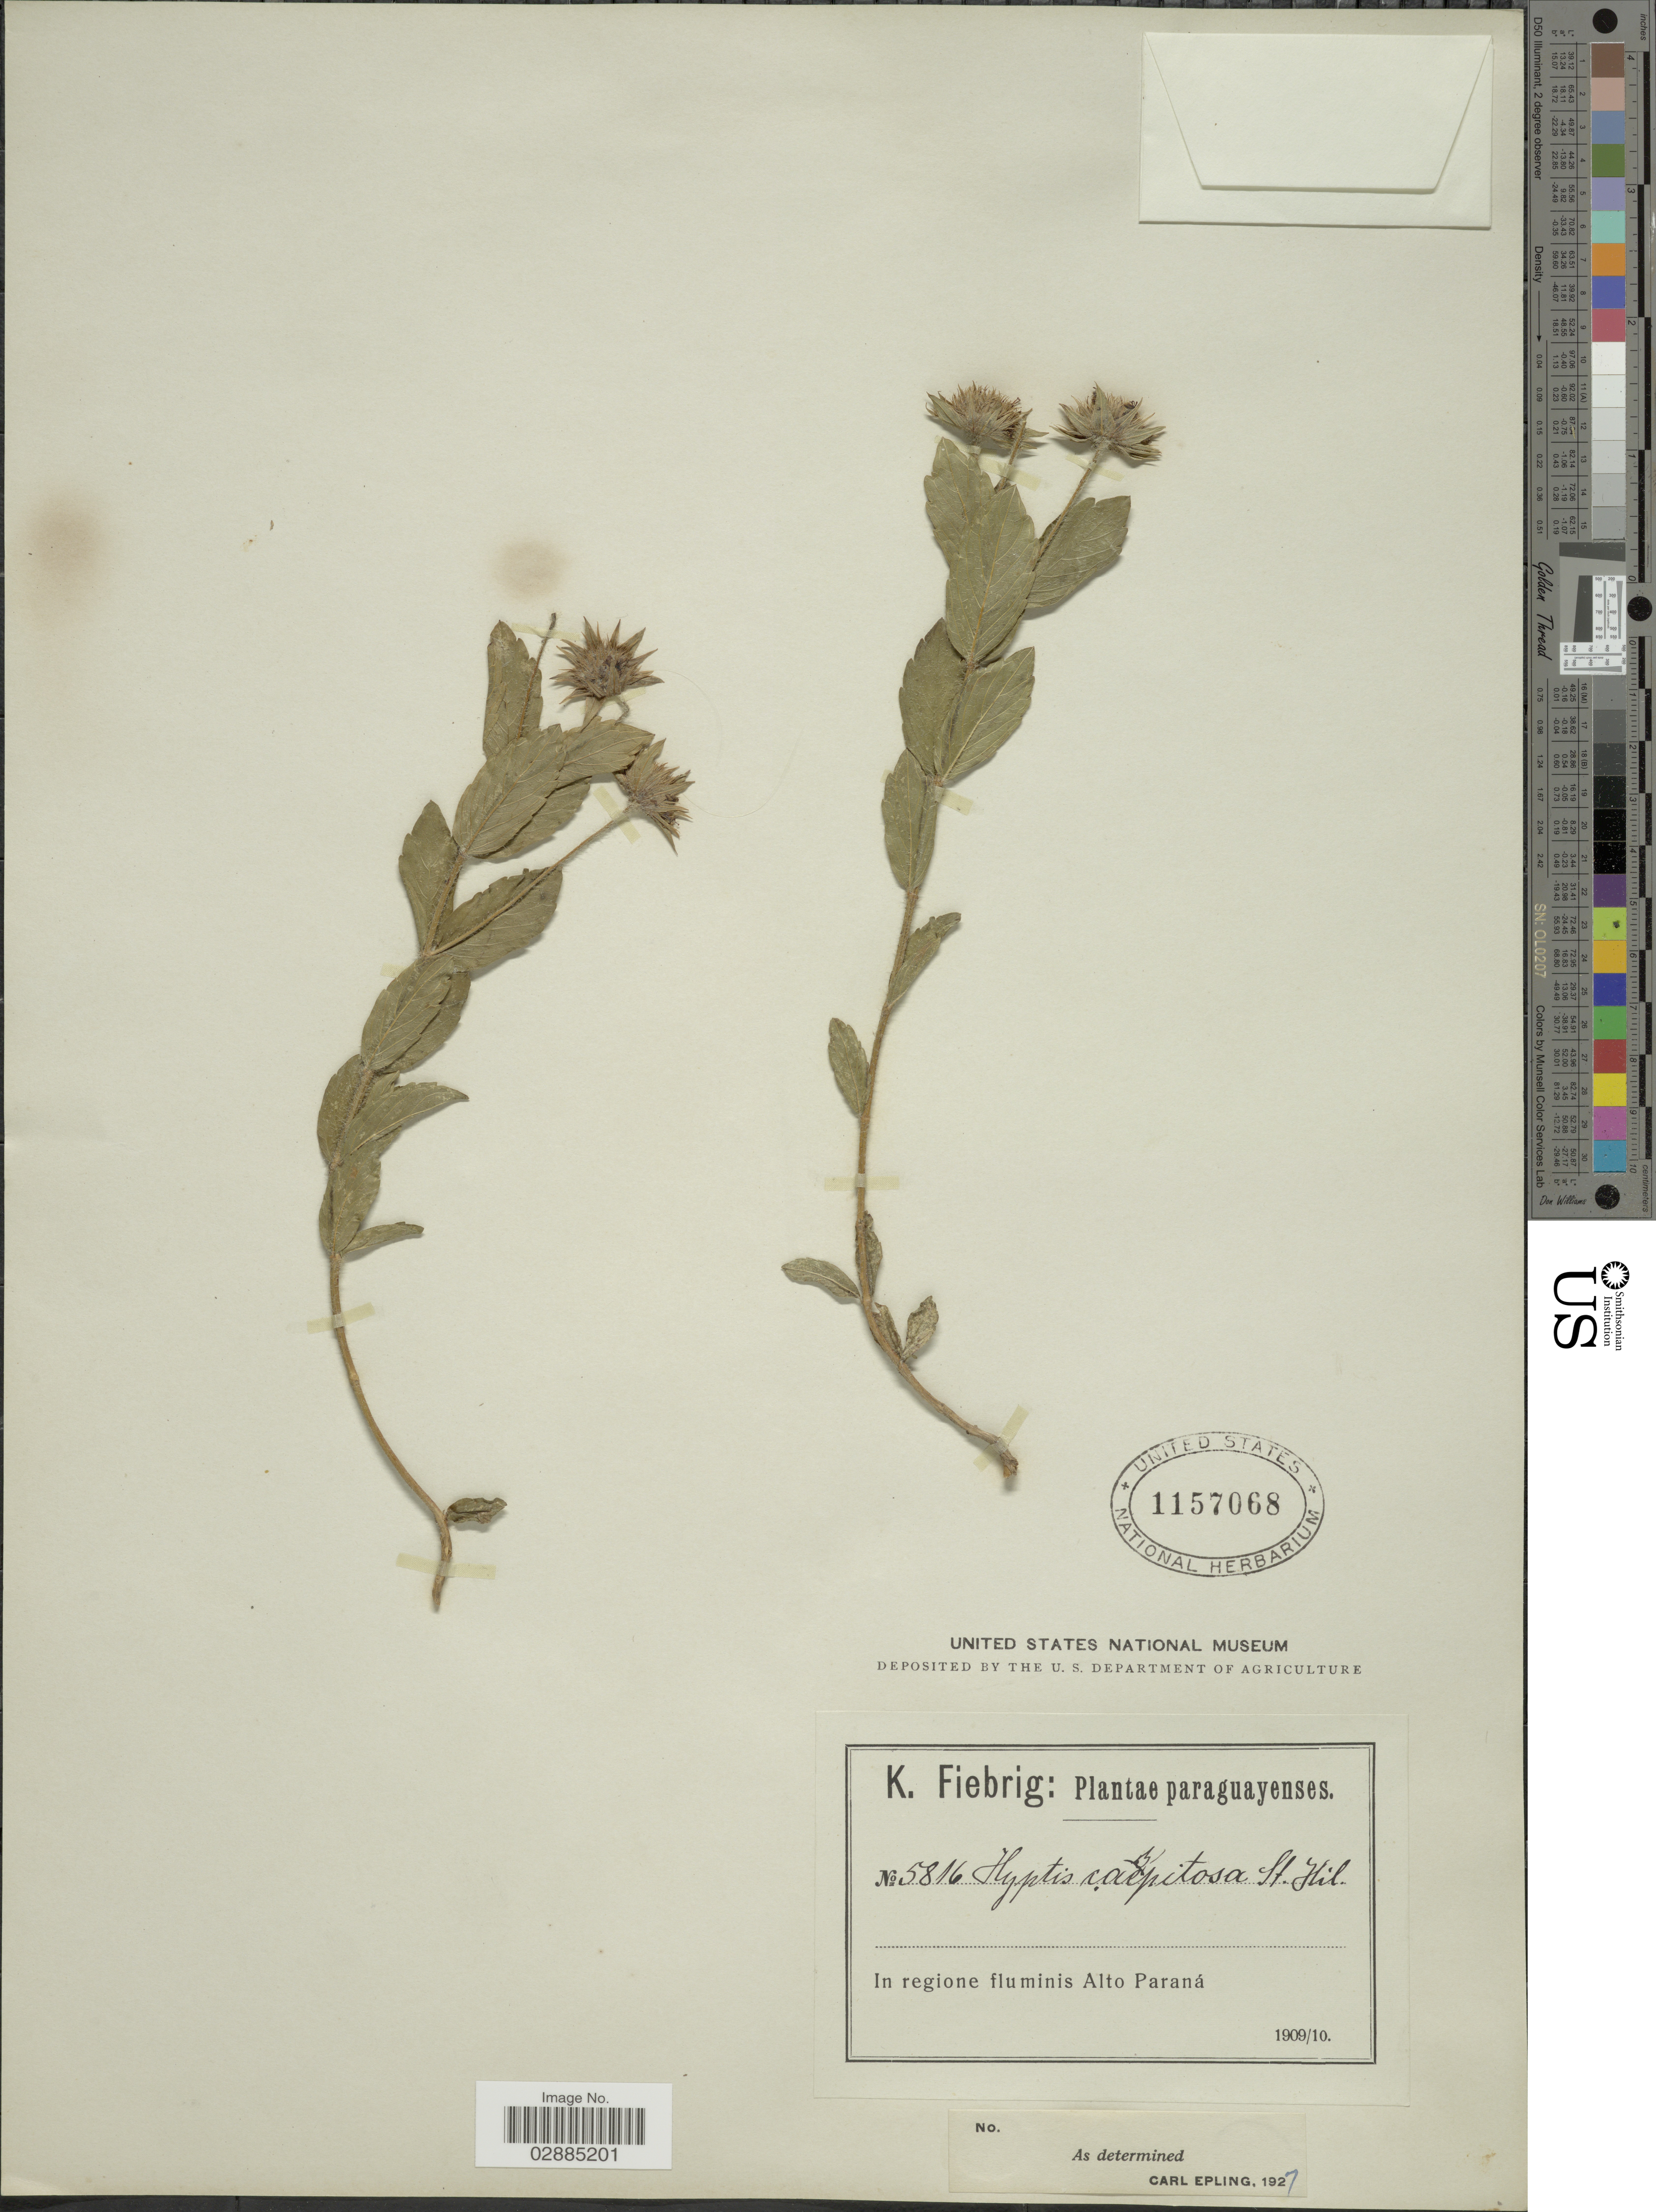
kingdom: Plantae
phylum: Tracheophyta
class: Magnoliopsida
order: Lamiales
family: Lamiaceae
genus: Hyptis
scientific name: Hyptis caespitosa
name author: A. St.-Hil. ex Benth.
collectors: K. Fiebrig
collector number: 5816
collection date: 1909/1910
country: Paraguay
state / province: Alto Parana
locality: In regione fluminis Alto Paraná.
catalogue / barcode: US 1157068